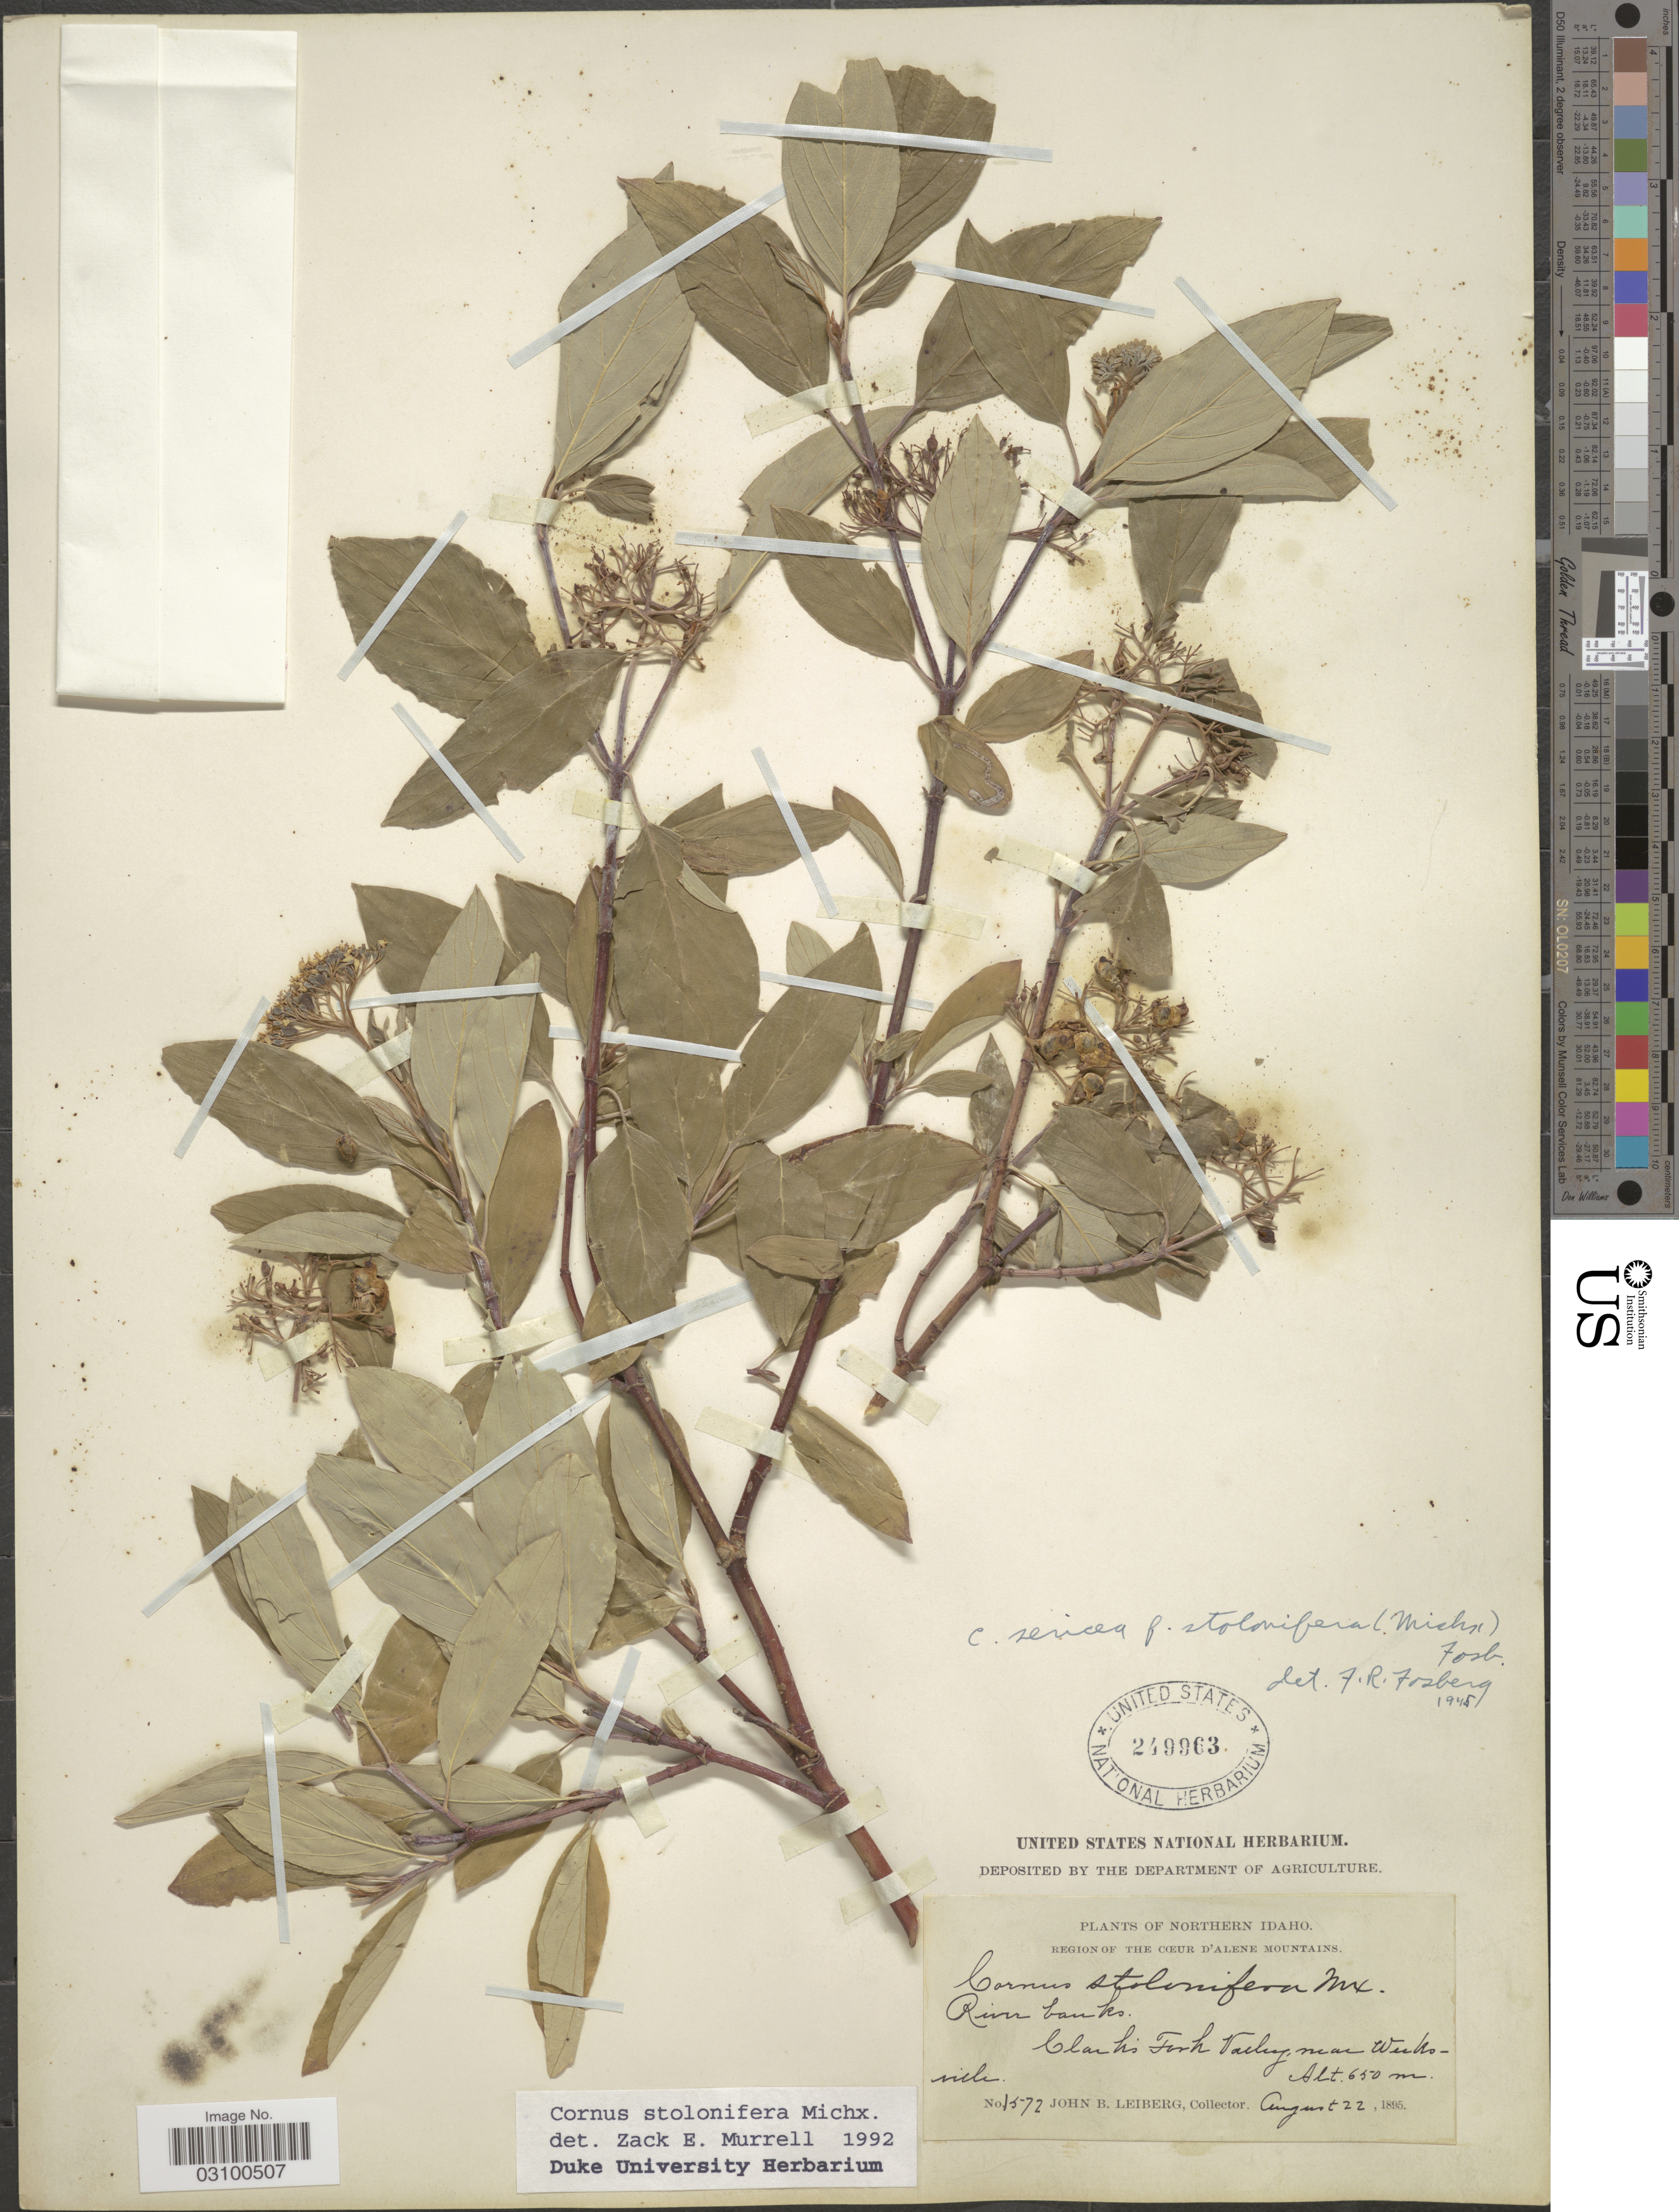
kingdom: Plantae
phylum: Tracheophyta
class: Magnoliopsida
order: Cornales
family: Cornaceae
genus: Cornus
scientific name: Cornus sericea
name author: L.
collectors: J. B. Leiberg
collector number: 1572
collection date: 1895-08-22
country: United States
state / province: Idaho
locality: Northern Idaho, Region of the Cœur d'Alene Mountains. Clark's Fork Valley, near Weeksville.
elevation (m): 650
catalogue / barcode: US 249963